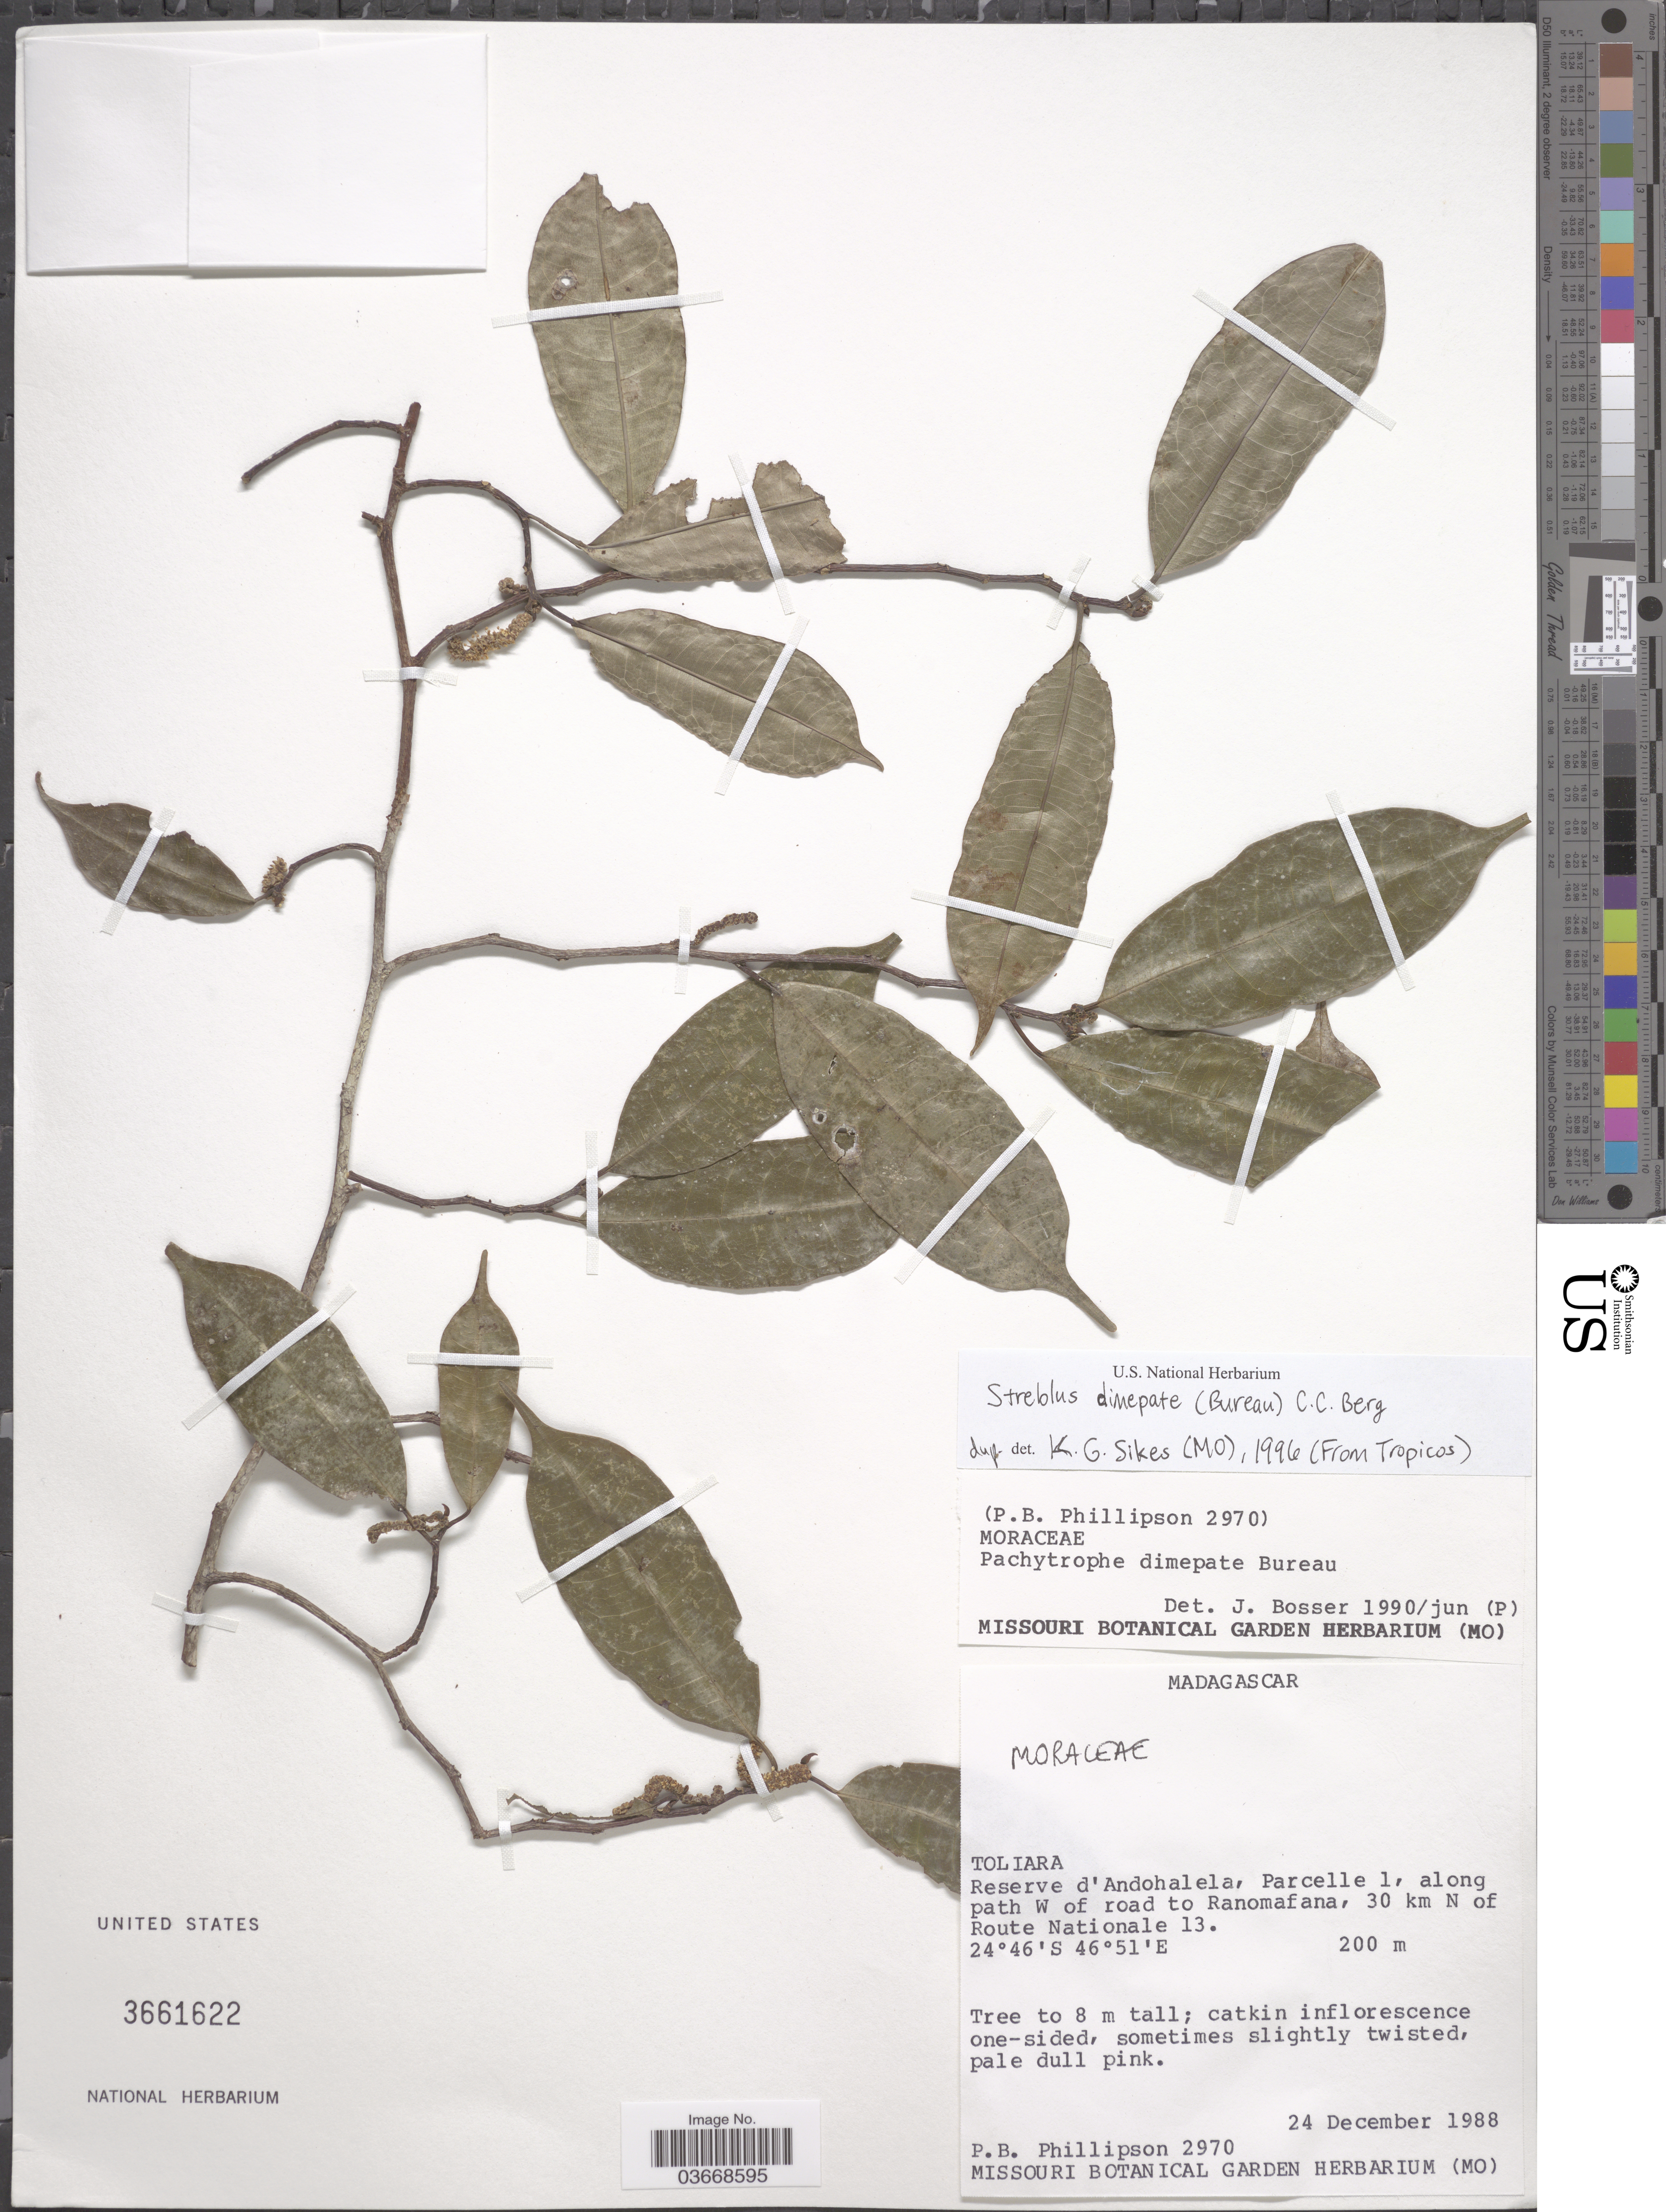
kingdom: Plantae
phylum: Tracheophyta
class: Magnoliopsida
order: Rosales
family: Moraceae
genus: Ampalis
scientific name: Ampalis dimepate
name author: (Bureau) E. M. Gardner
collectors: P. B. Phillipson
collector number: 2970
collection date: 1988-12-24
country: Madagascar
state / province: Anosy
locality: Reserve d'Andohalela, Parcelle 1, along path W of road to Ranomafana, 30 km N of Route Nationale 13.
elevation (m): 200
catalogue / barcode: US 3661622